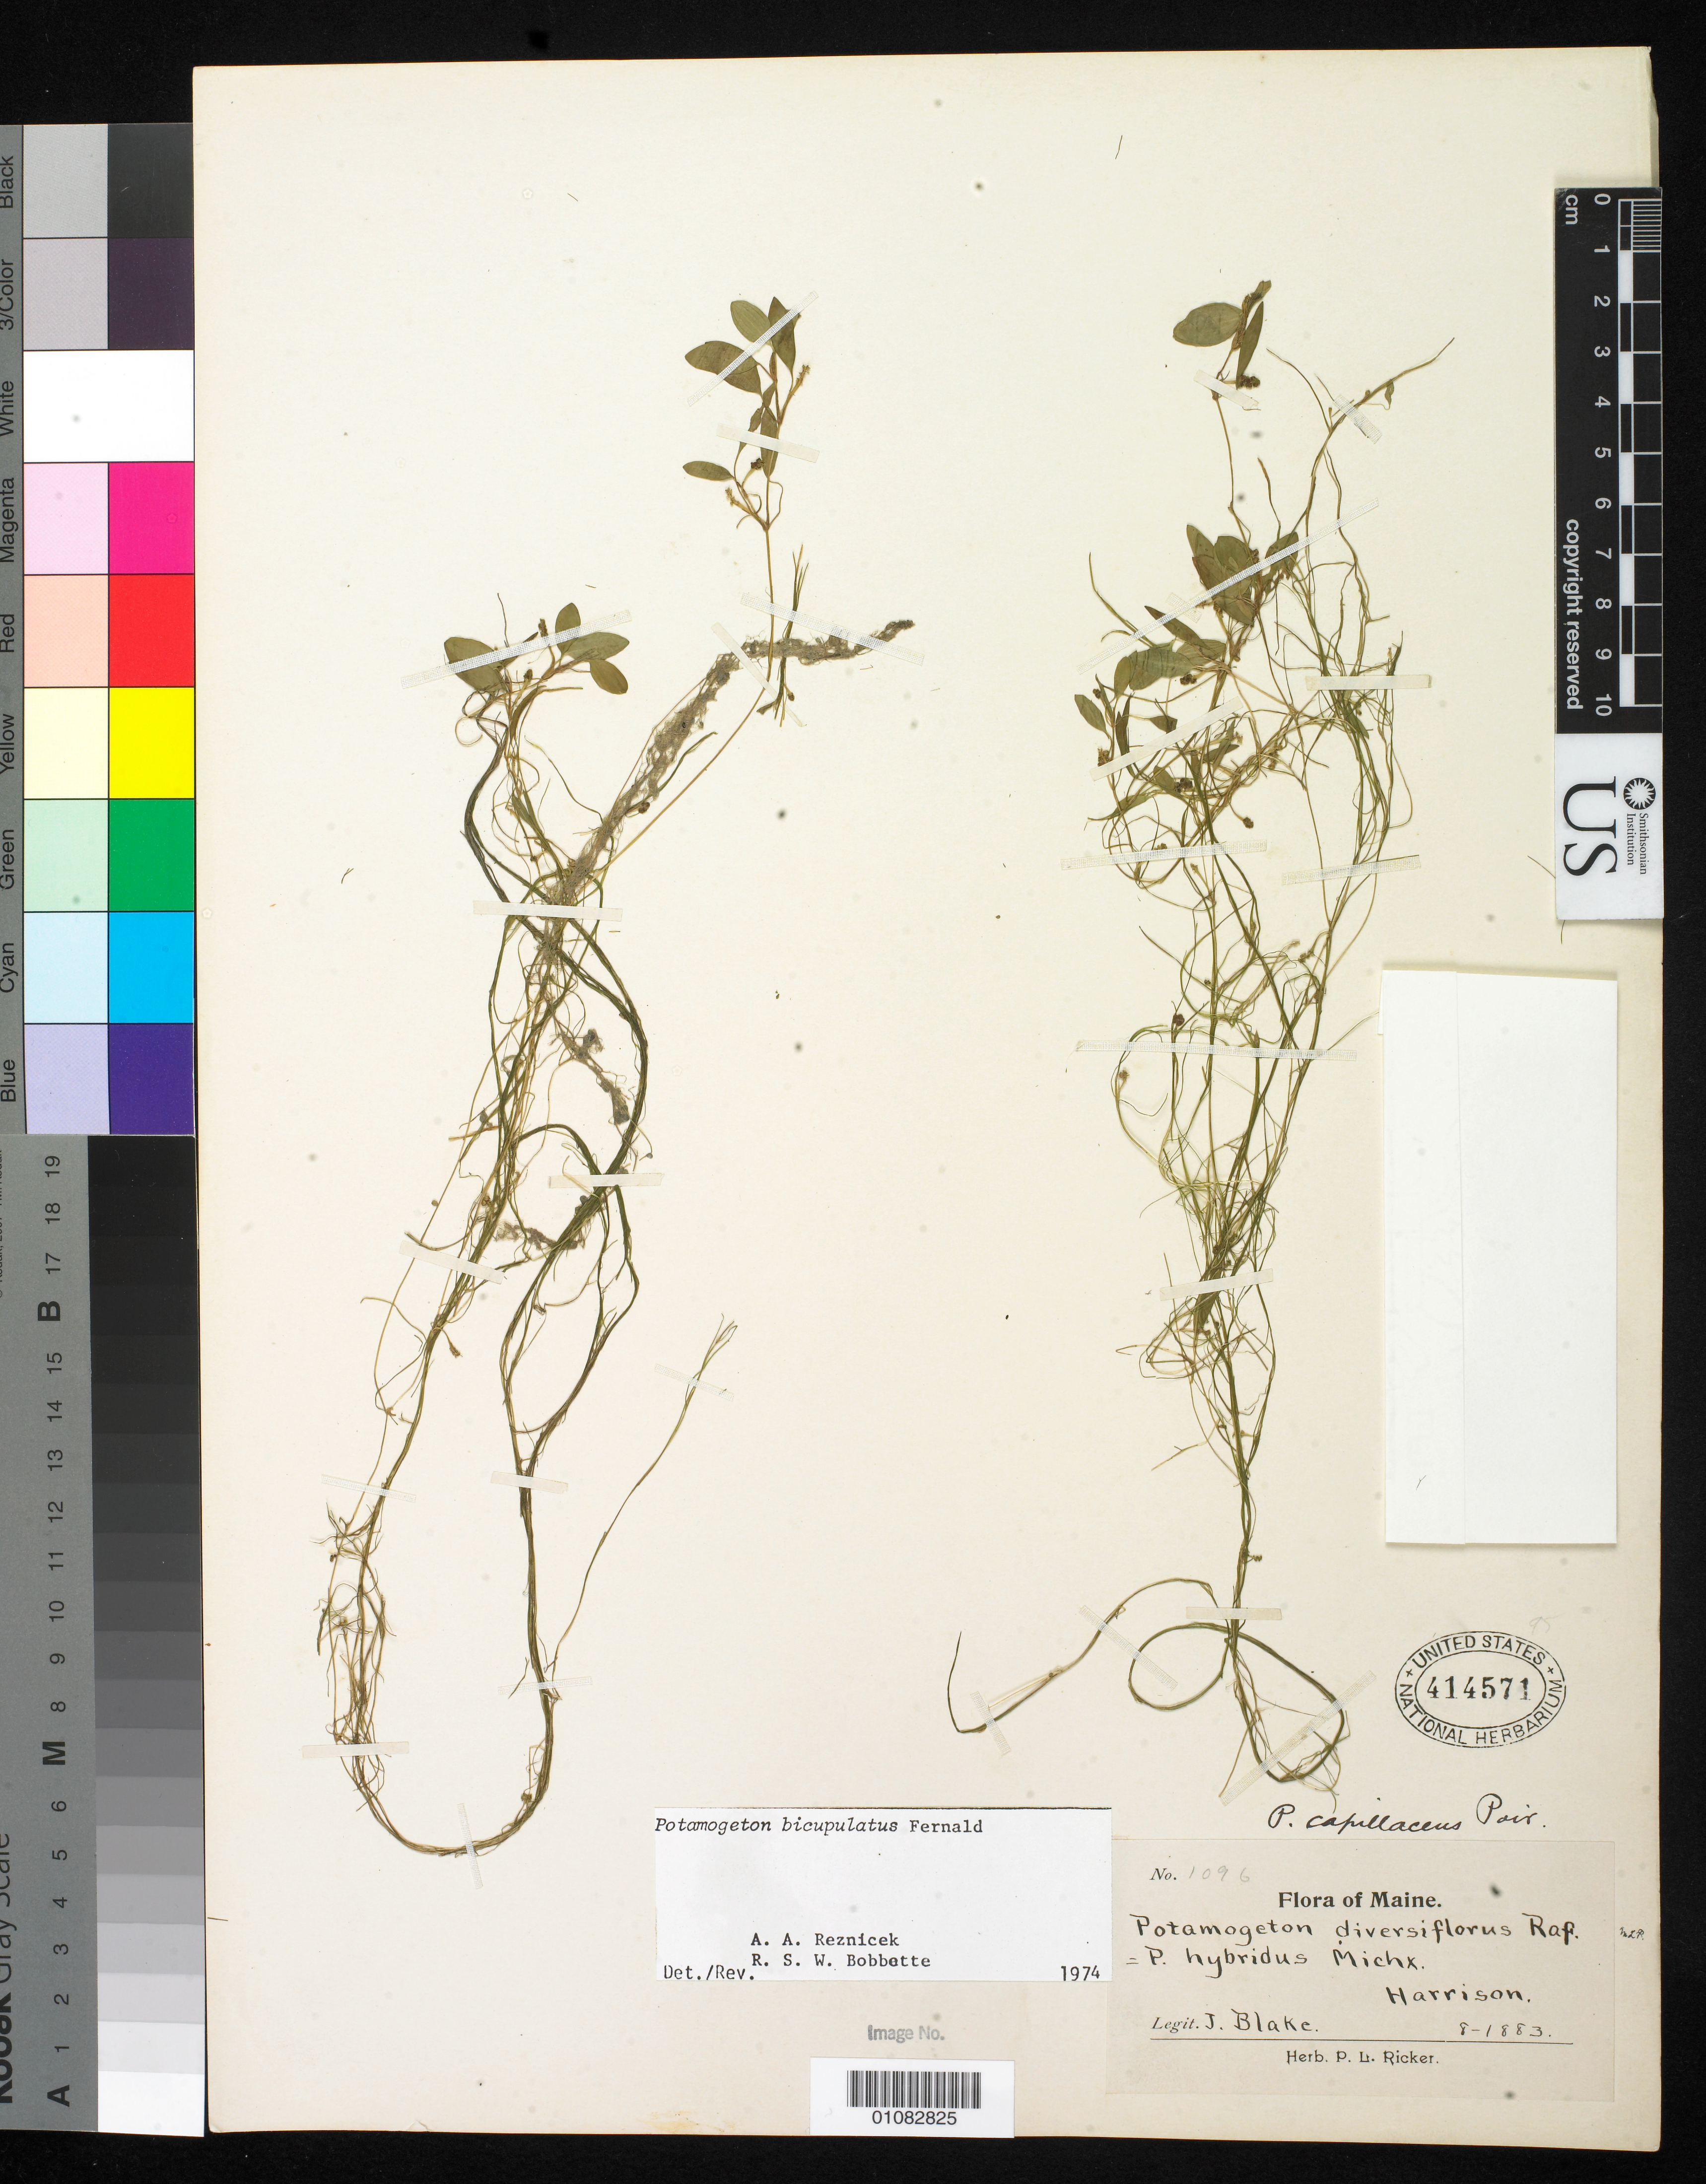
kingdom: Plantae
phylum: Tracheophyta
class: Liliopsida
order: Alismatales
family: Potamogetonaceae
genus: Potamogeton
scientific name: Potamogeton bicupulatus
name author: Fernald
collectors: J. Blake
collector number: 1096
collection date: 1883-08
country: United States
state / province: Maine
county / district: Cumberland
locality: Harrison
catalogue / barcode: US 414571